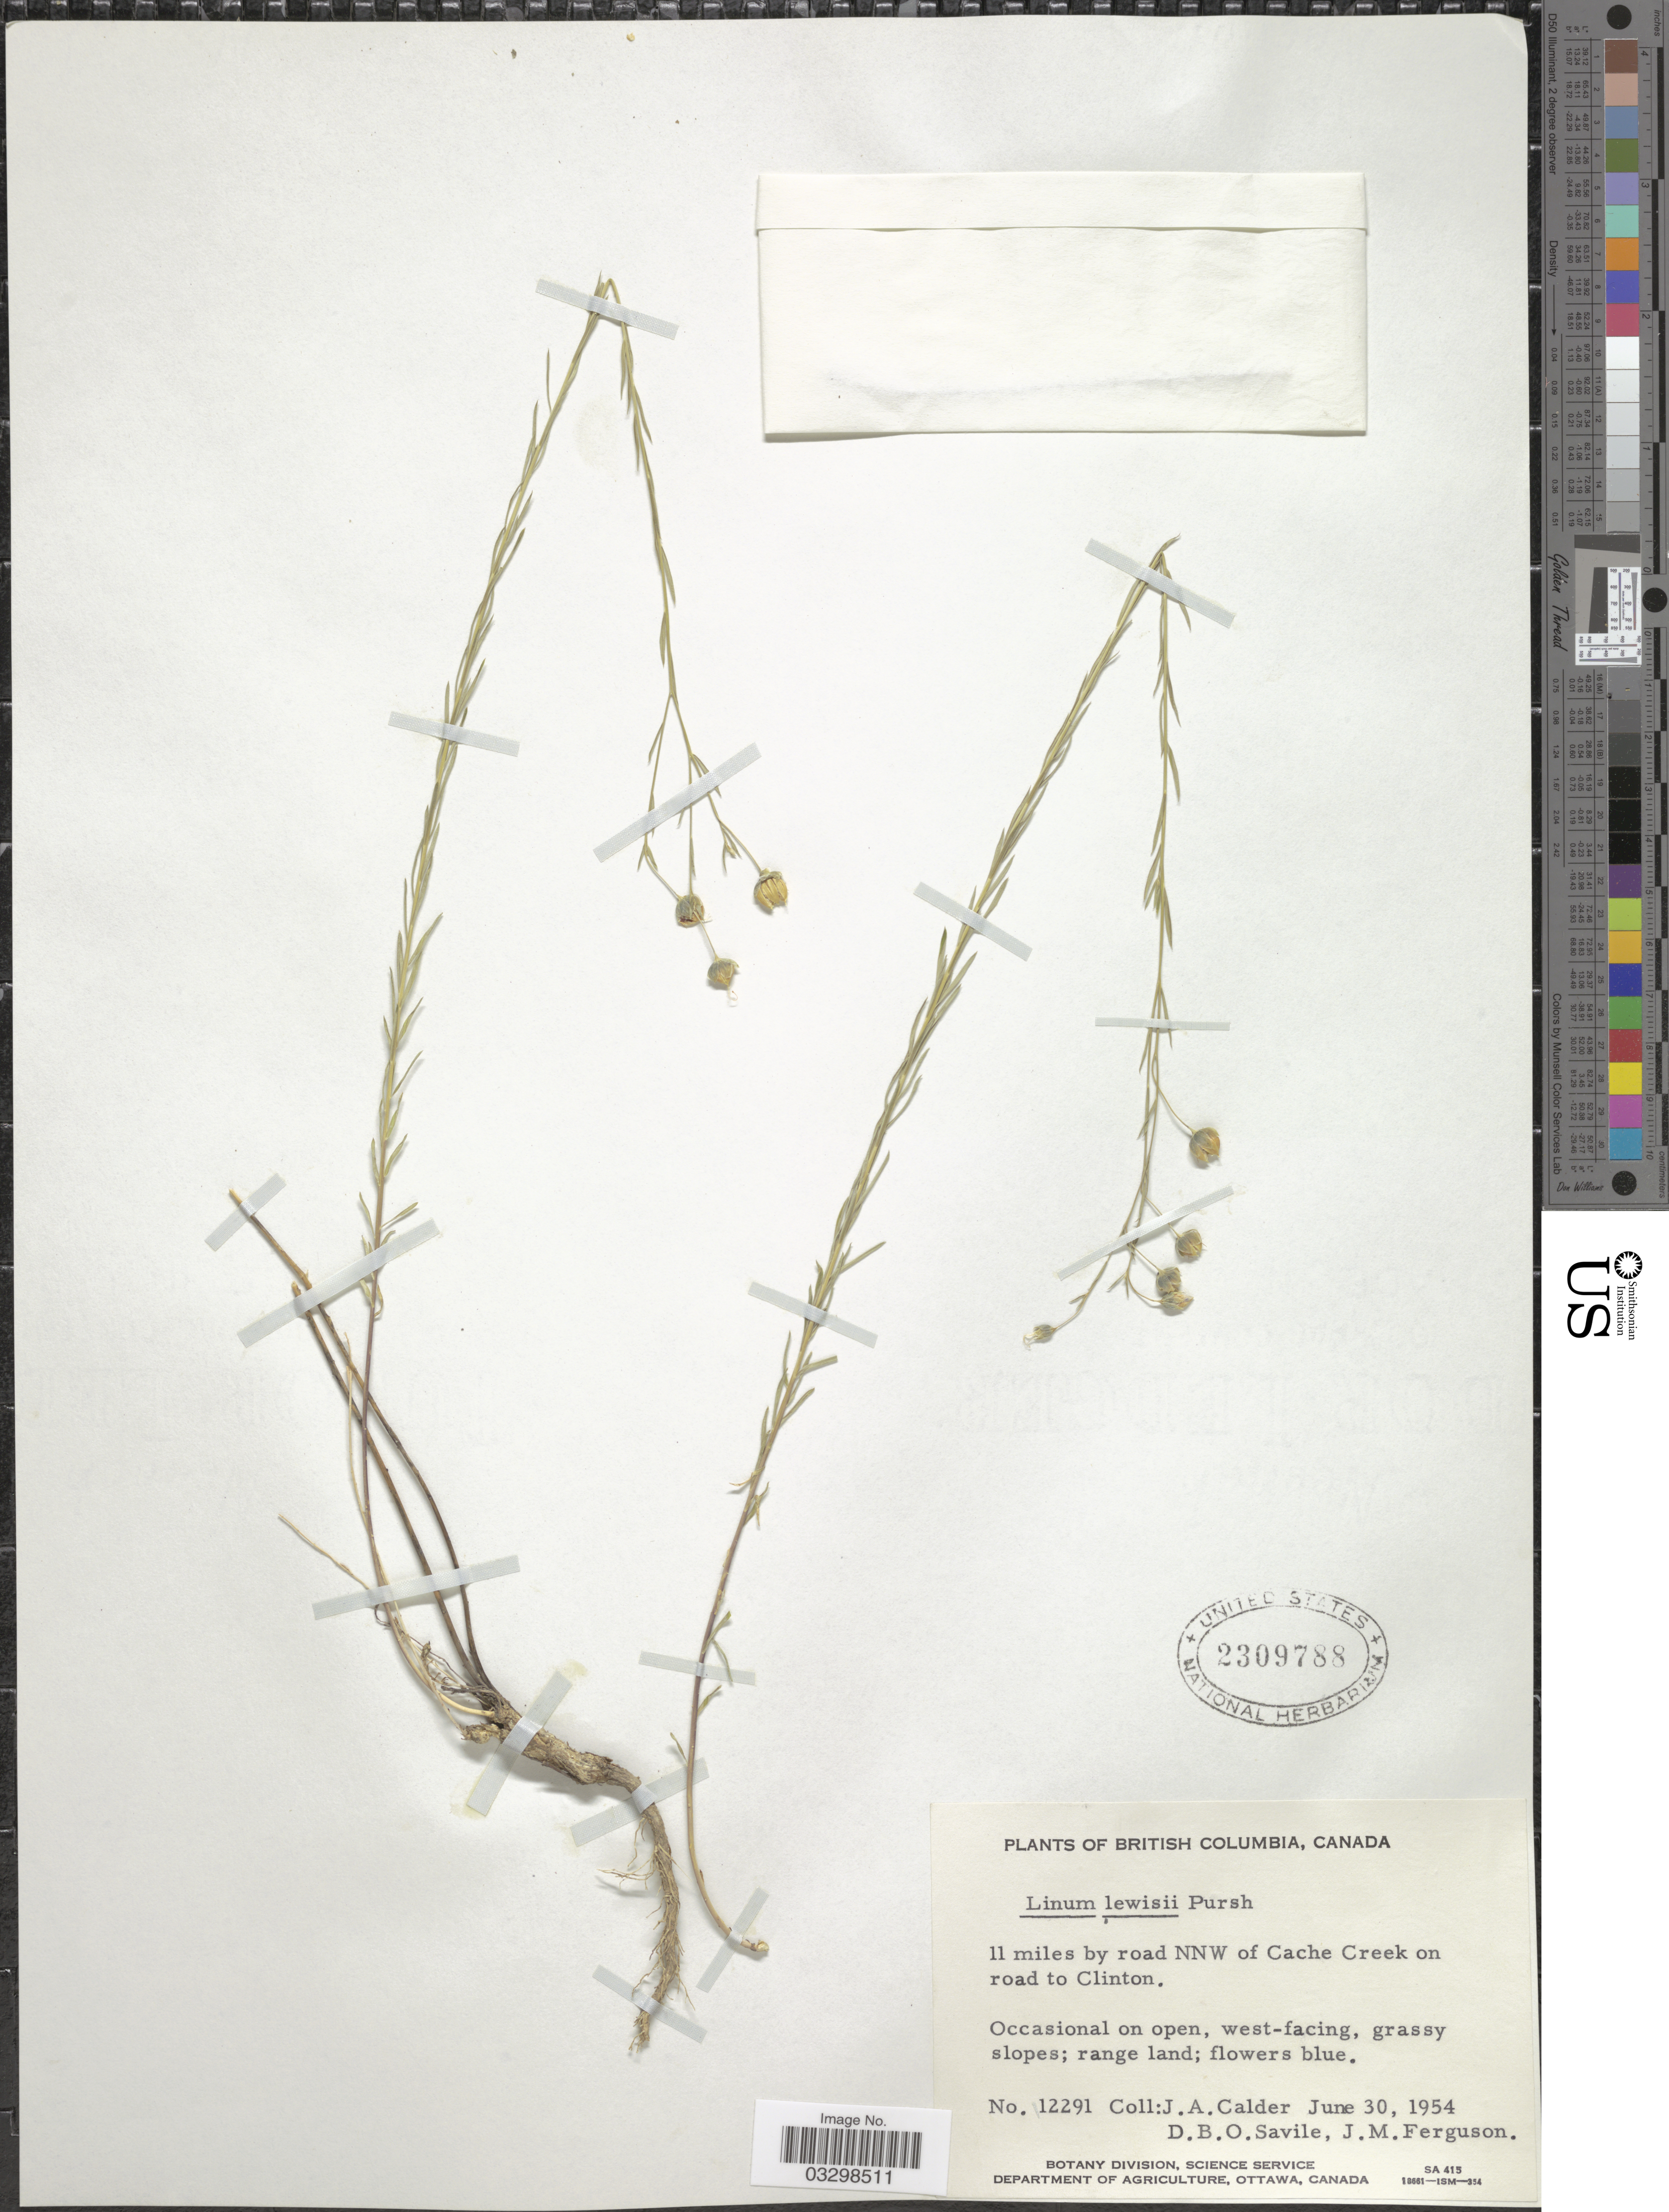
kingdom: Plantae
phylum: Tracheophyta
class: Magnoliopsida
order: Malpighiales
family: Linaceae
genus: Linum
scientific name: Linum lewisii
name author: Pursh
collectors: J. A. Calder, D. Savile & J. M. Ferguson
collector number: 12291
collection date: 1954-06-30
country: Canada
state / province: British Columbia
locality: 11 miles by road NNW of Cache Creek on road to Clinton.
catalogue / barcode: US 2309788